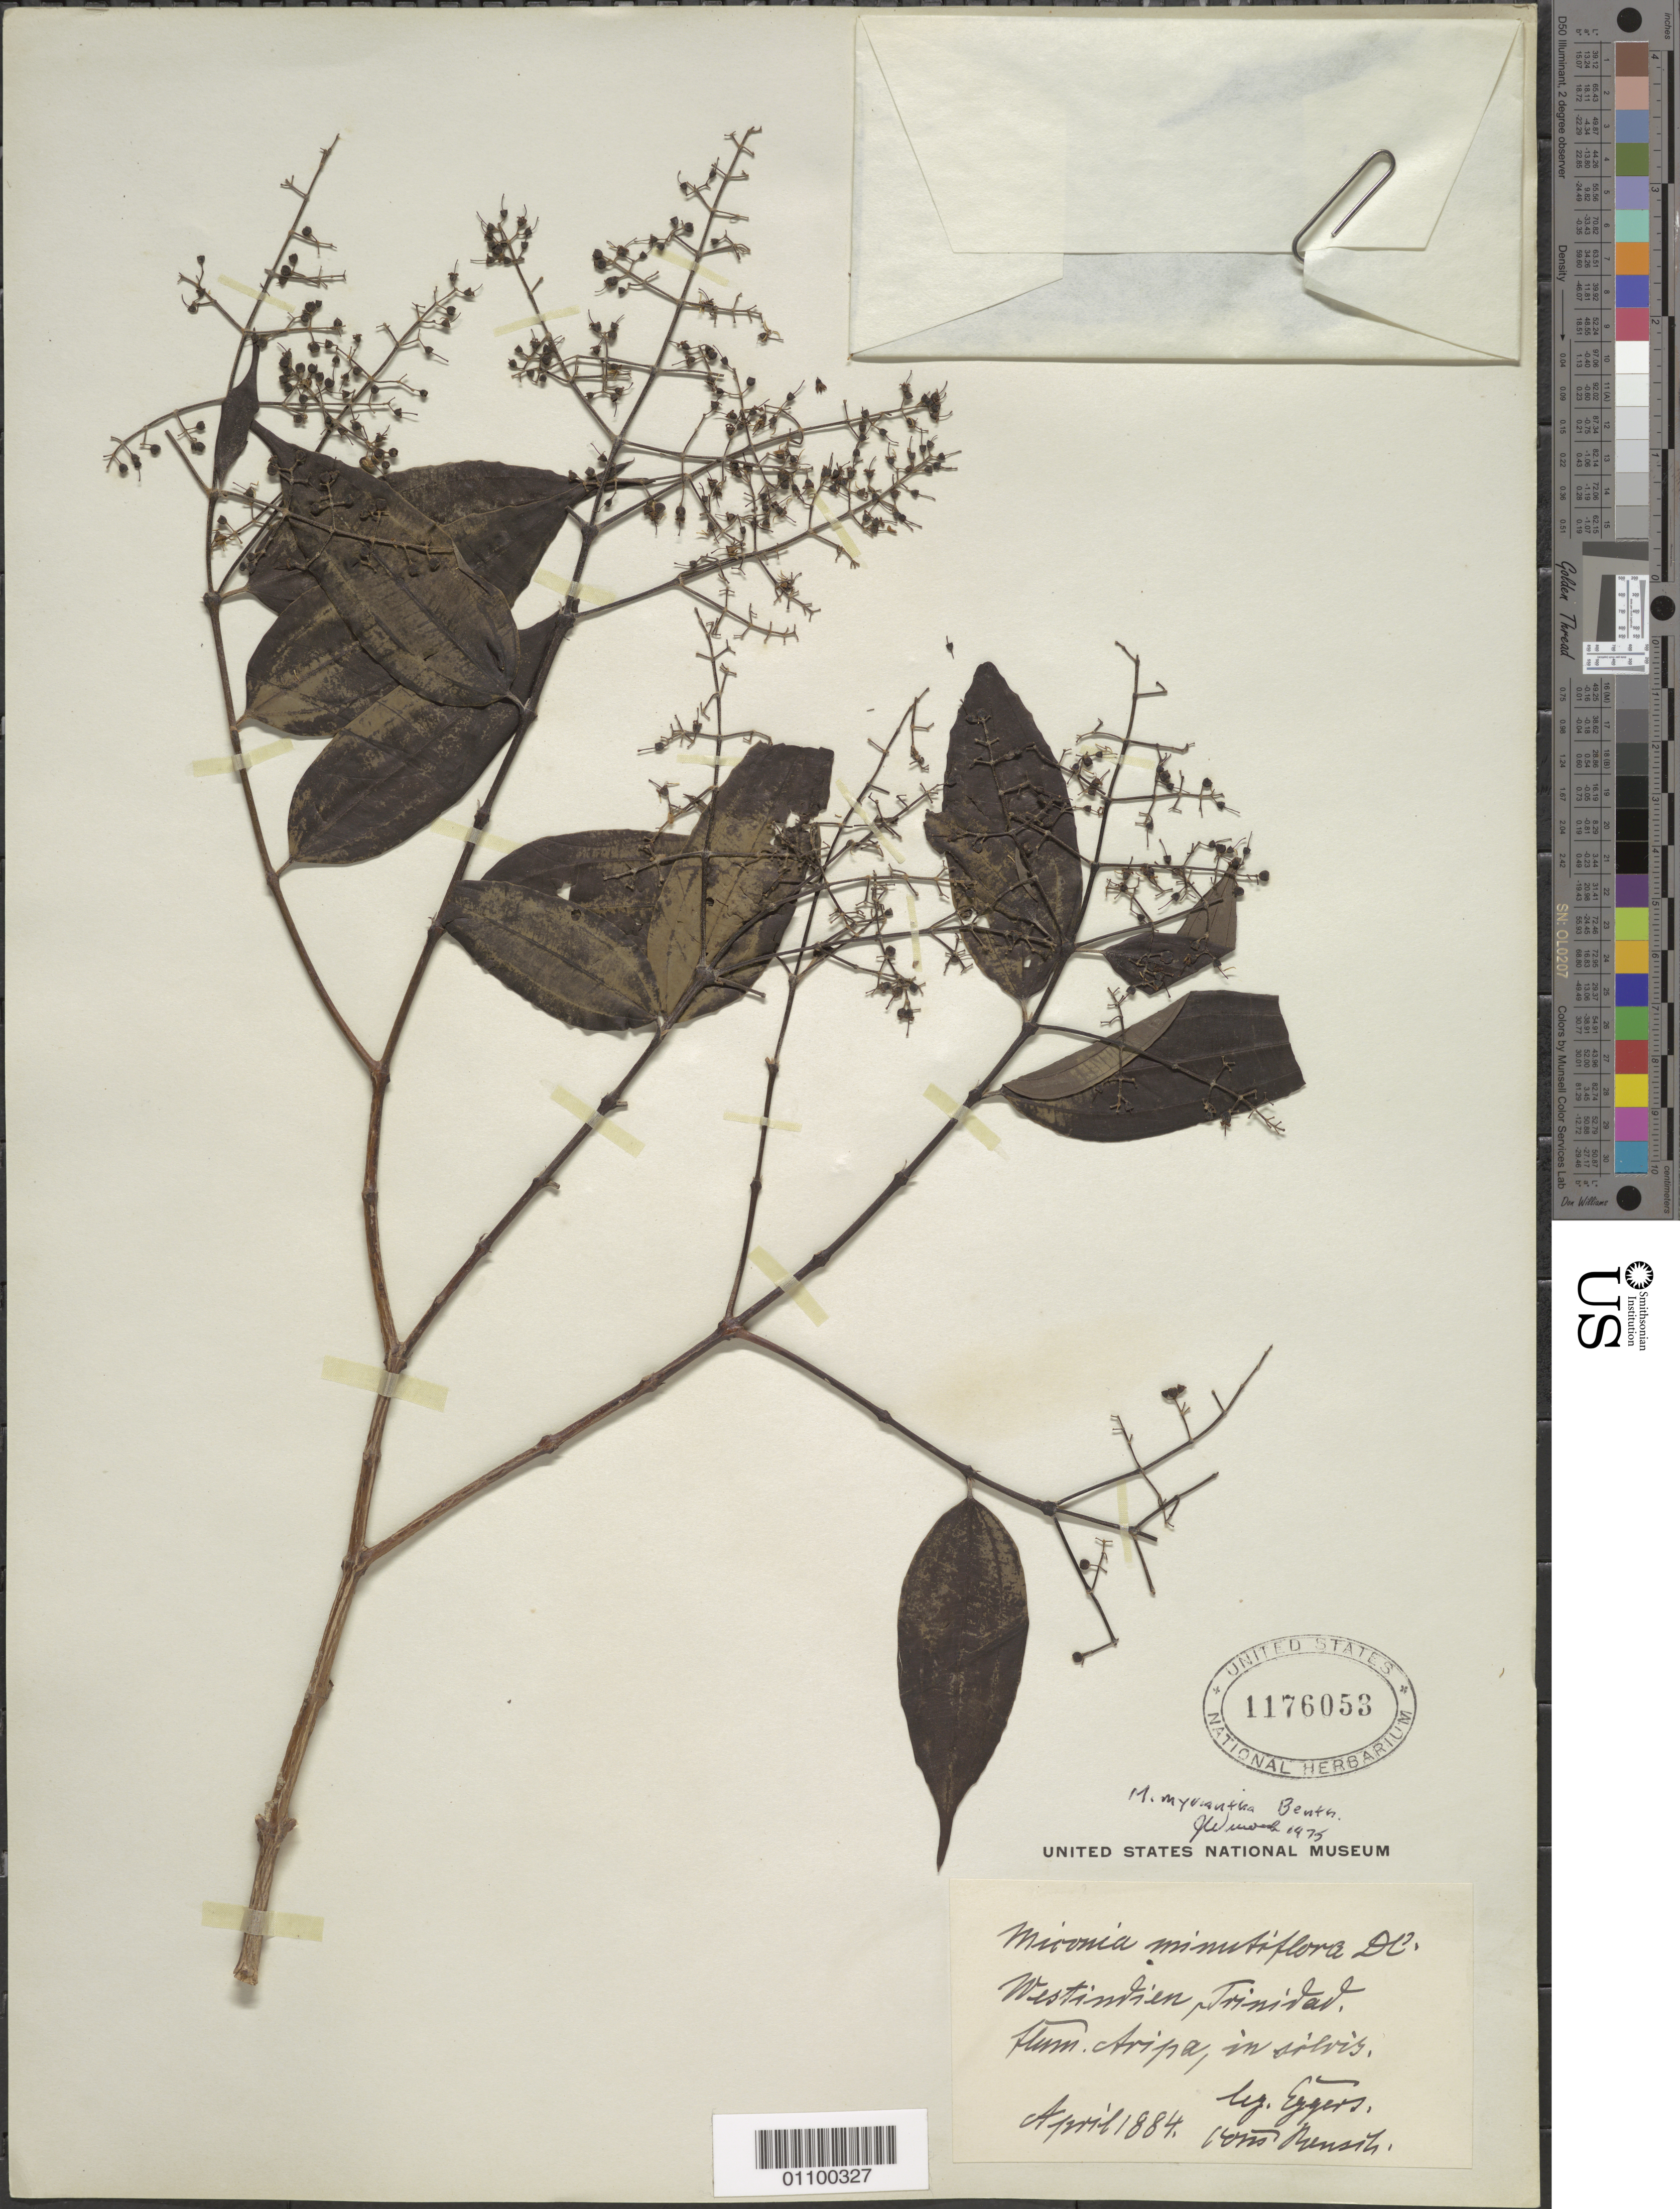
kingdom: Plantae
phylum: Tracheophyta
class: Magnoliopsida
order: Myrtales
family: Melastomataceae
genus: Miconia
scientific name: Miconia myriantha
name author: Benth.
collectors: H. F. A. von Eggers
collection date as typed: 01 Apr 1884 to 30 Apr 1884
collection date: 1884-04-01/1884-04-30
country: Trinidad and Tobago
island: Trinidad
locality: Aripa, in silvis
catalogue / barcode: US 1176053